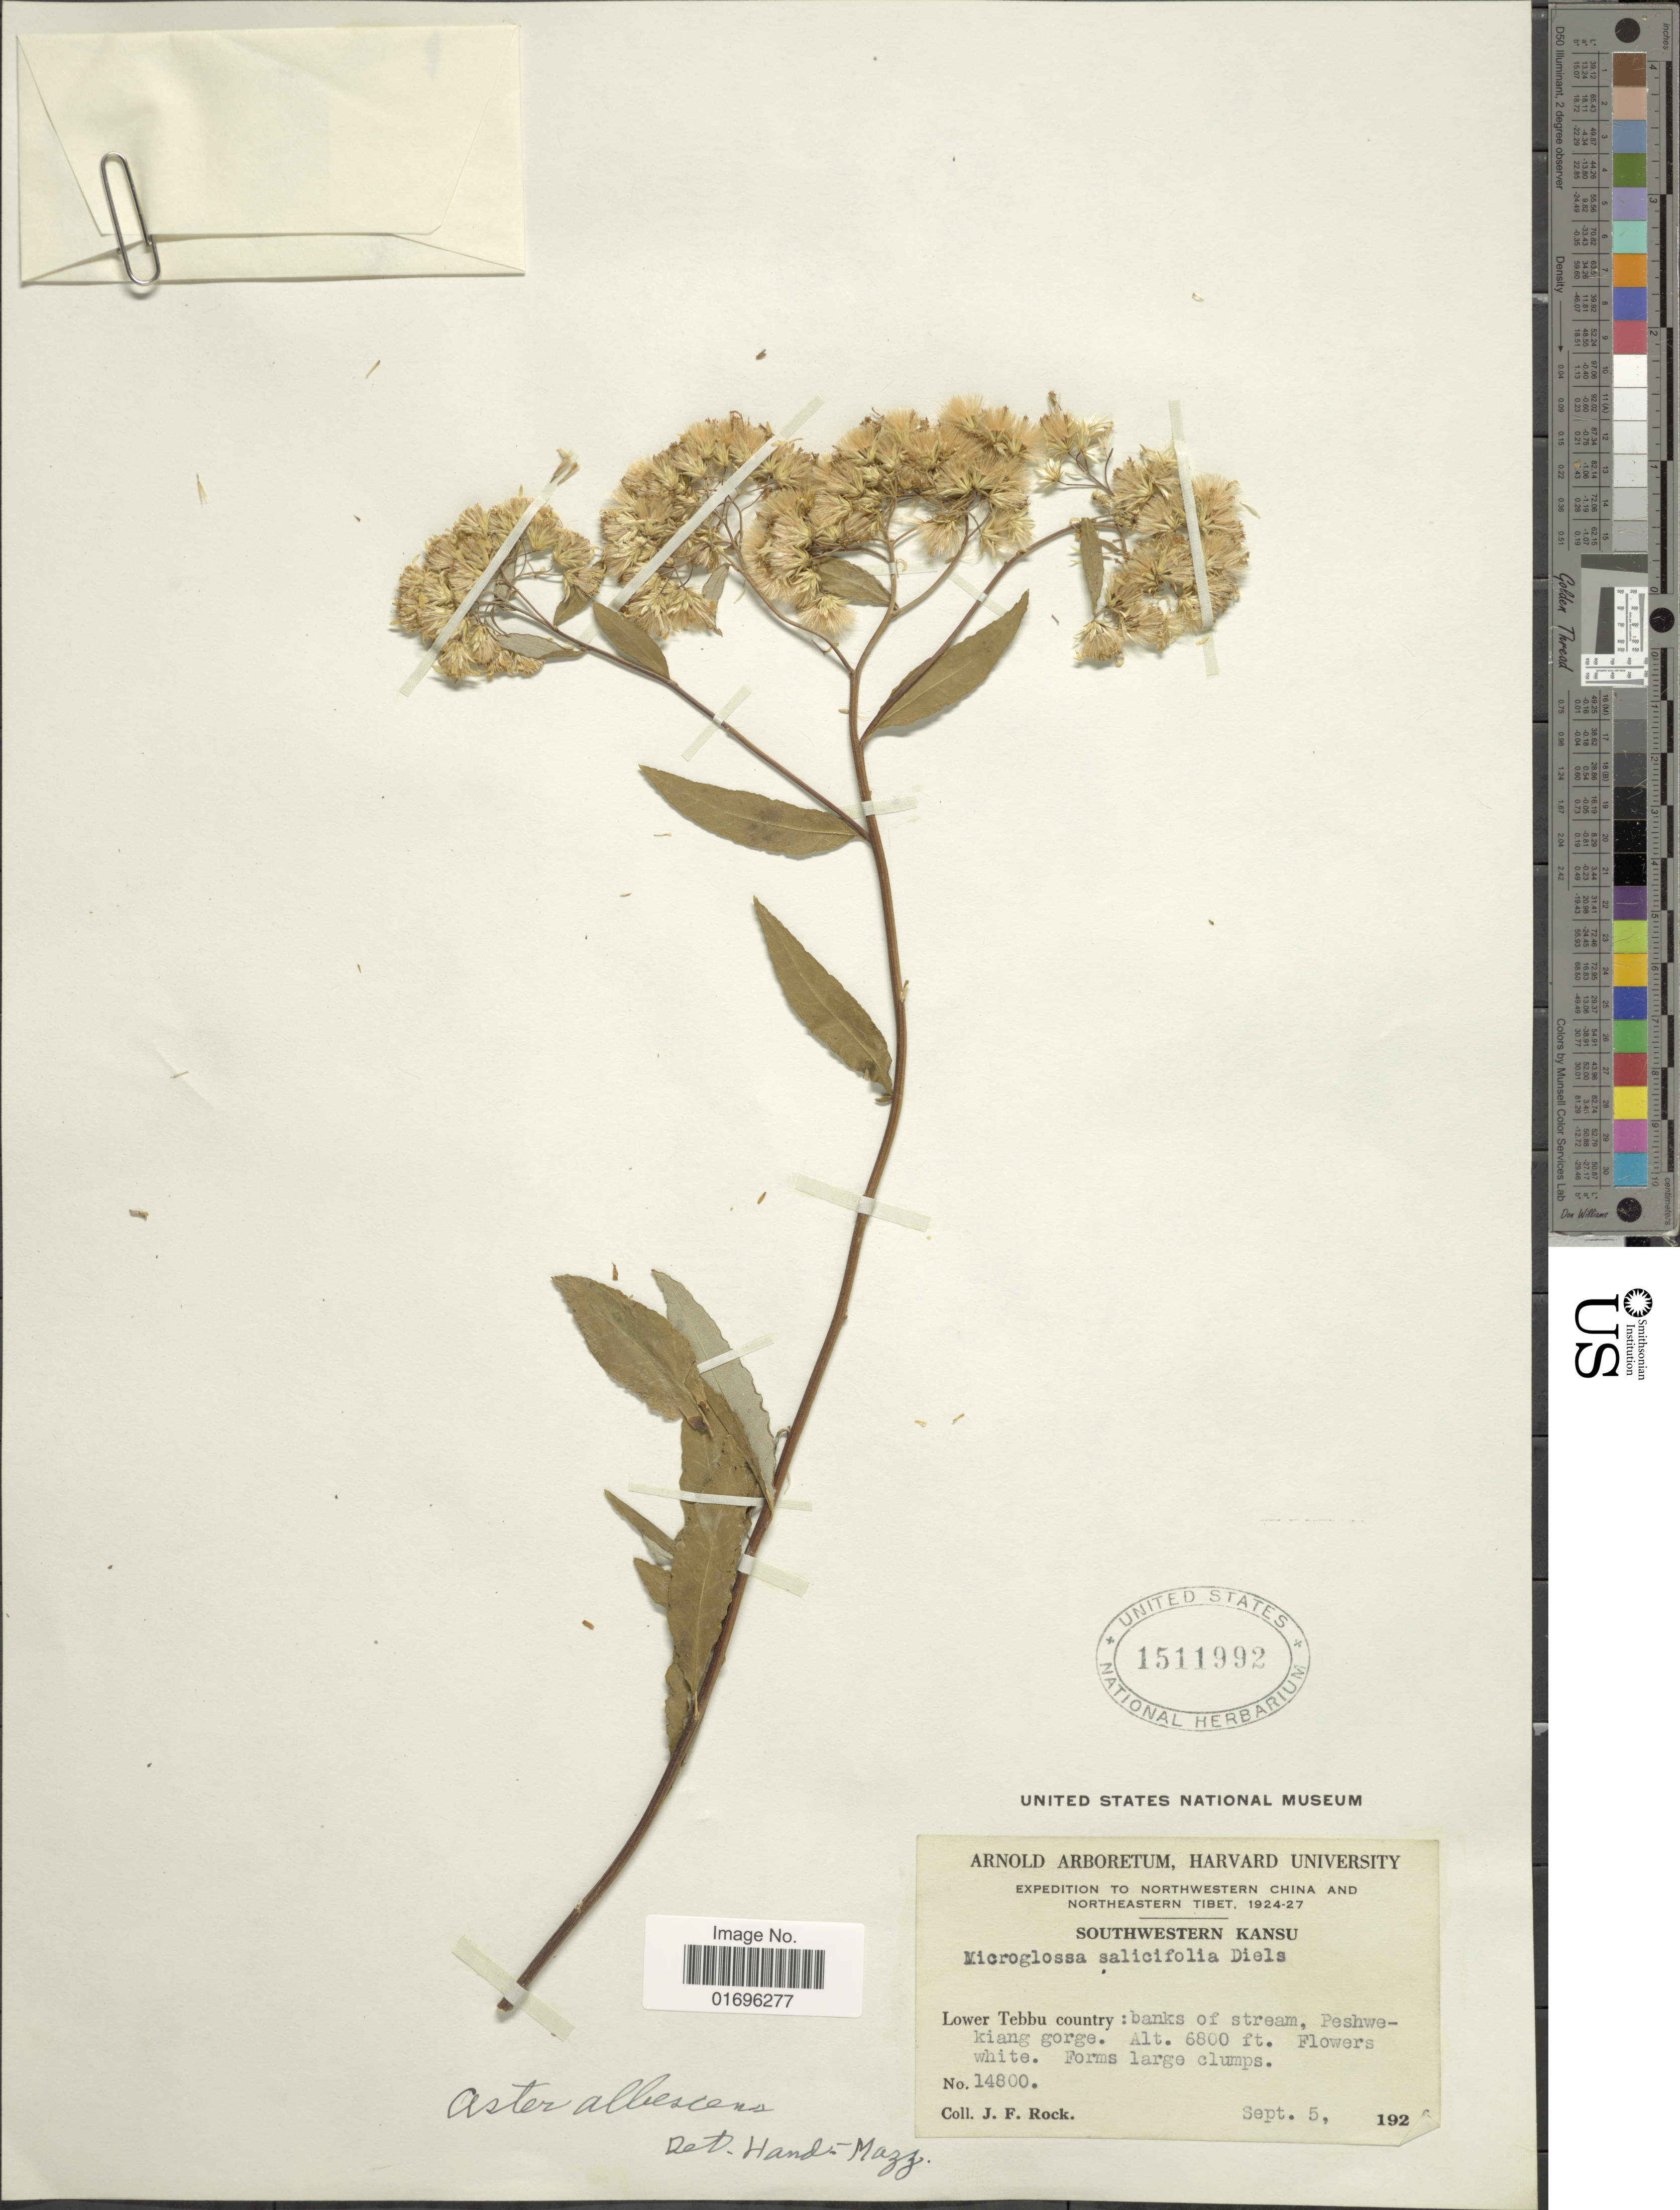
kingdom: Plantae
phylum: Tracheophyta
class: Magnoliopsida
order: Asterales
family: Asteraceae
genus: Aster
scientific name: Aster albescens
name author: Wall.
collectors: J. Rock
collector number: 14800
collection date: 1926-09-05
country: China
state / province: Gansu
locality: Northwestern China and Northeastern Tivet. Southwestern Kanu. Lower Tebbu country: banks of stream, Peshwekiang gorge.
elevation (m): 2073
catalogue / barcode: US 1511992